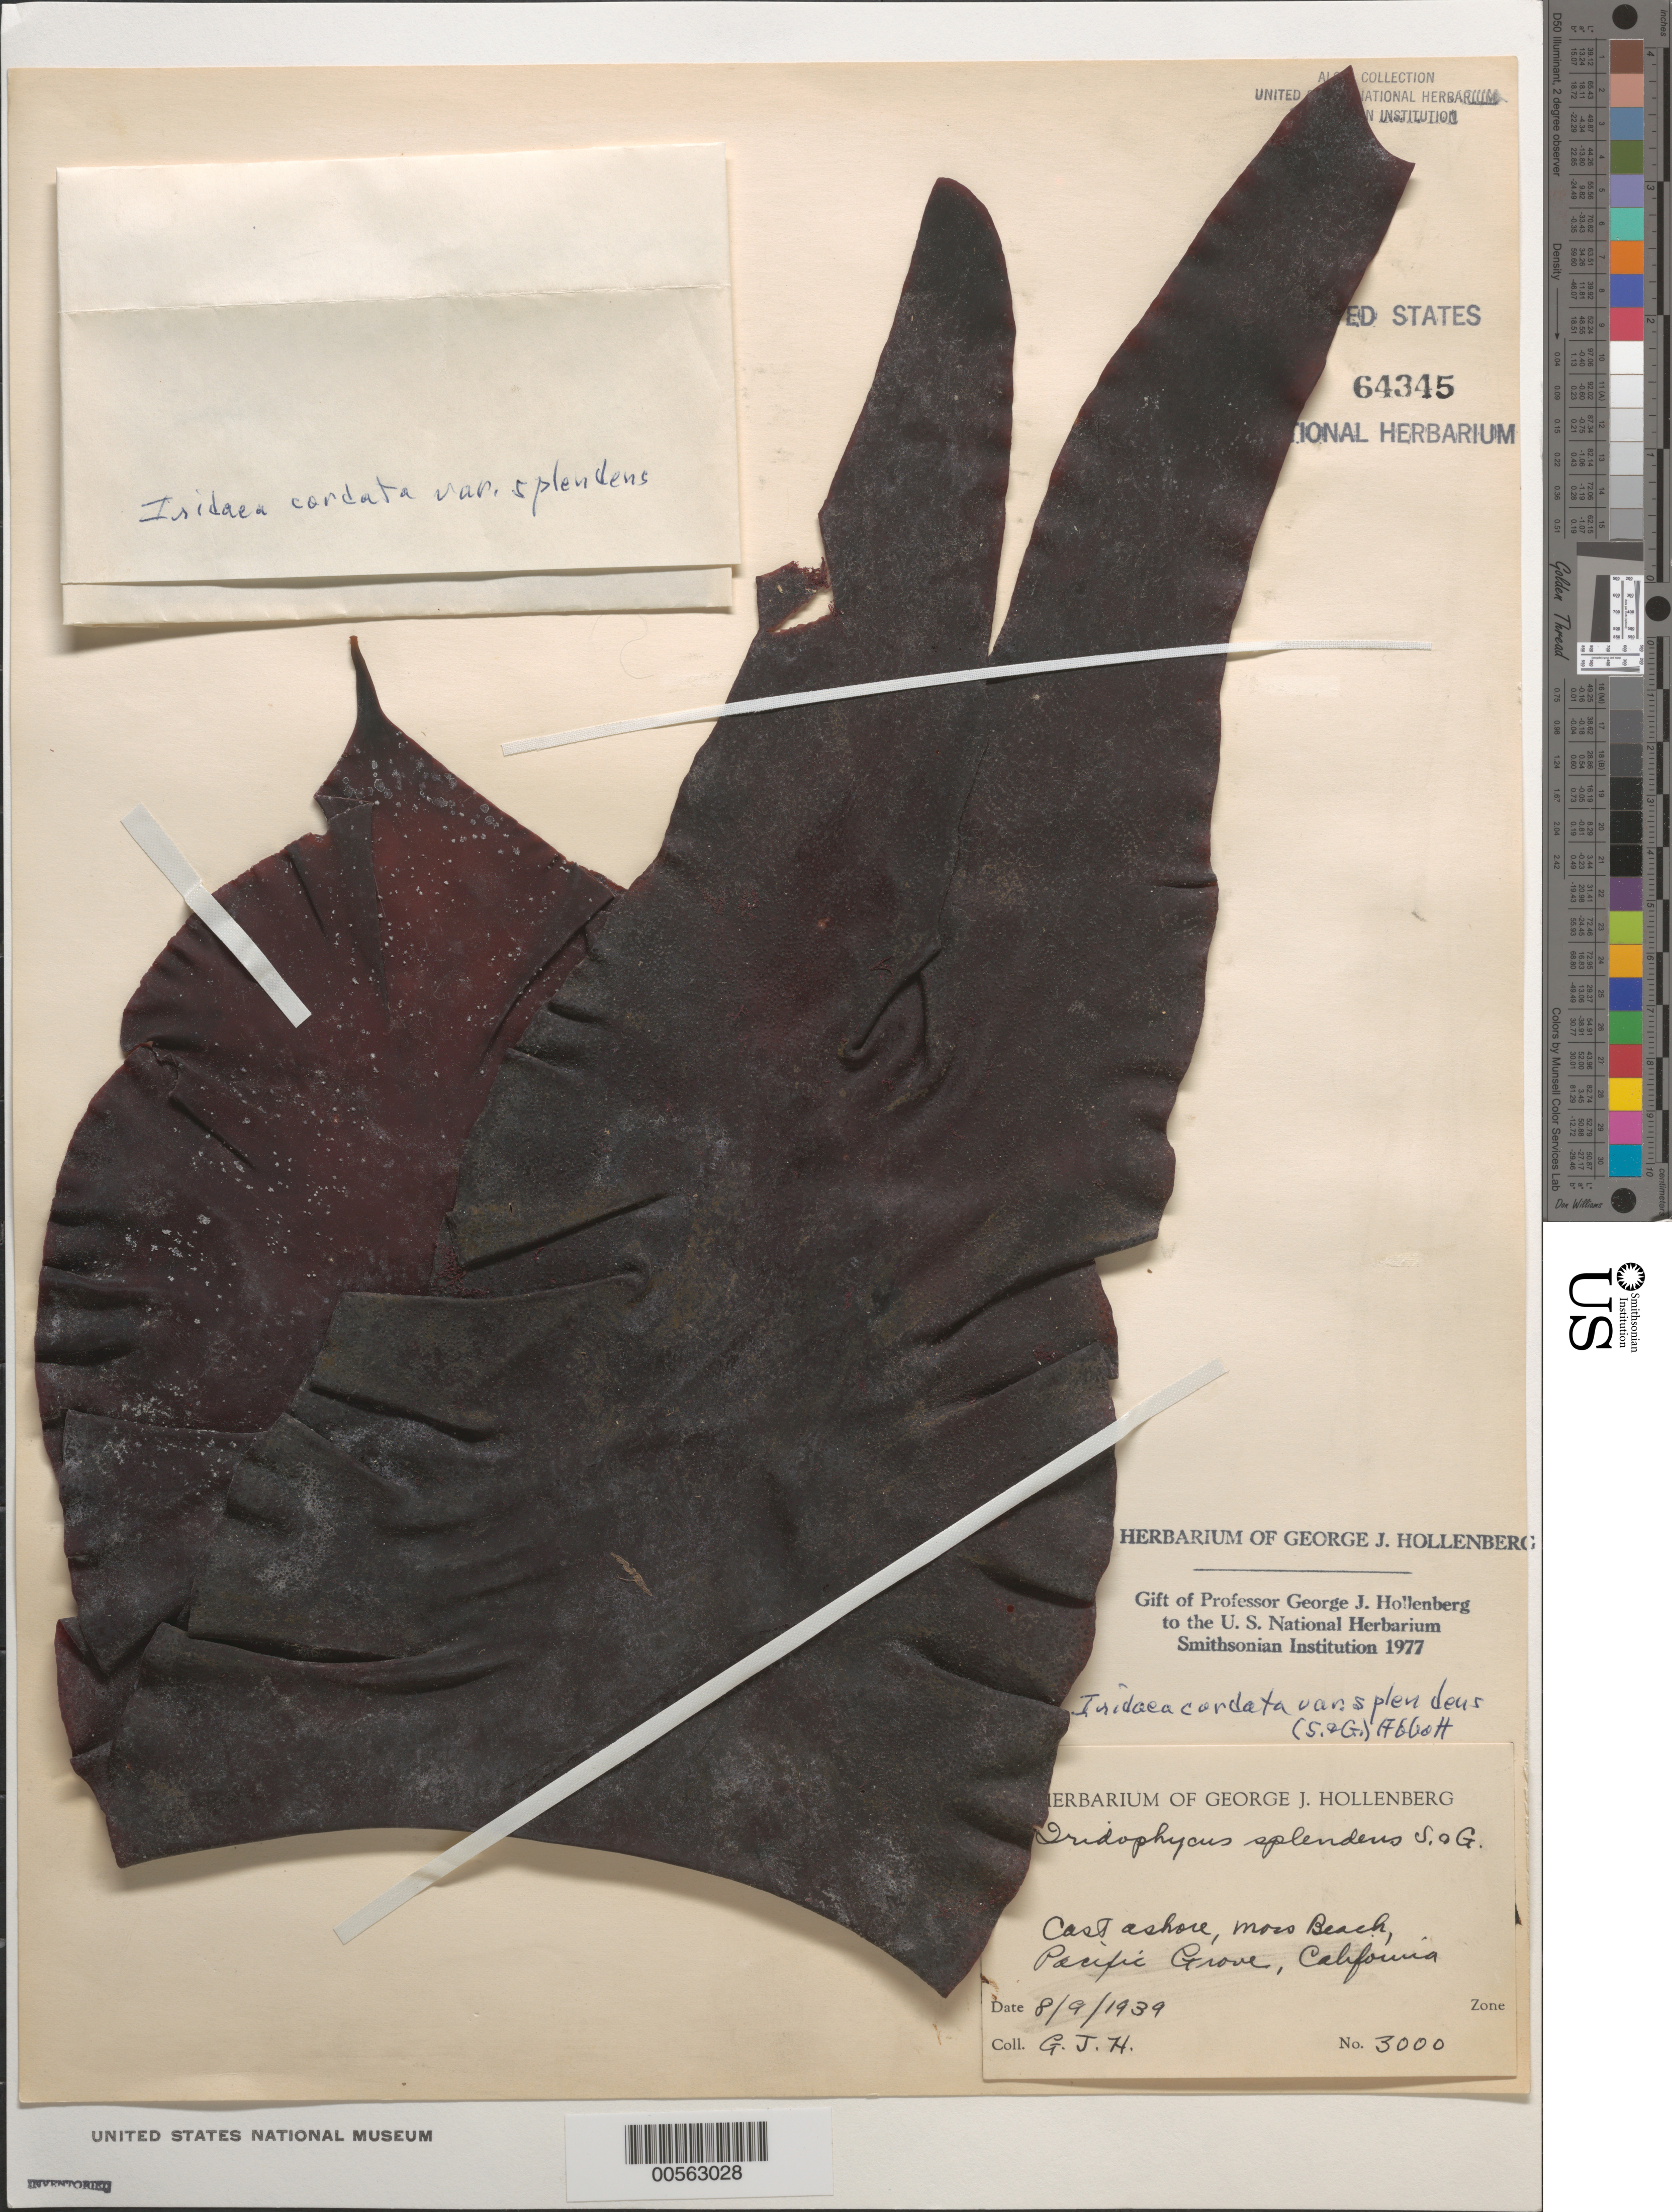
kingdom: Plantae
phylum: Rhodophyta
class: Florideophyceae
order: Gigartinales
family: Gigartinaceae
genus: Iridaea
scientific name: Iridaea cordata var. splendens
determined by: Hollenberg, George J.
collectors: G. Hollenberg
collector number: GJH 3000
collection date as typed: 09 Aug 1939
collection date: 1939-08-09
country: United States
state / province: California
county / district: Monterey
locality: Moss Beach, Pacific Grove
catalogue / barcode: US 64345